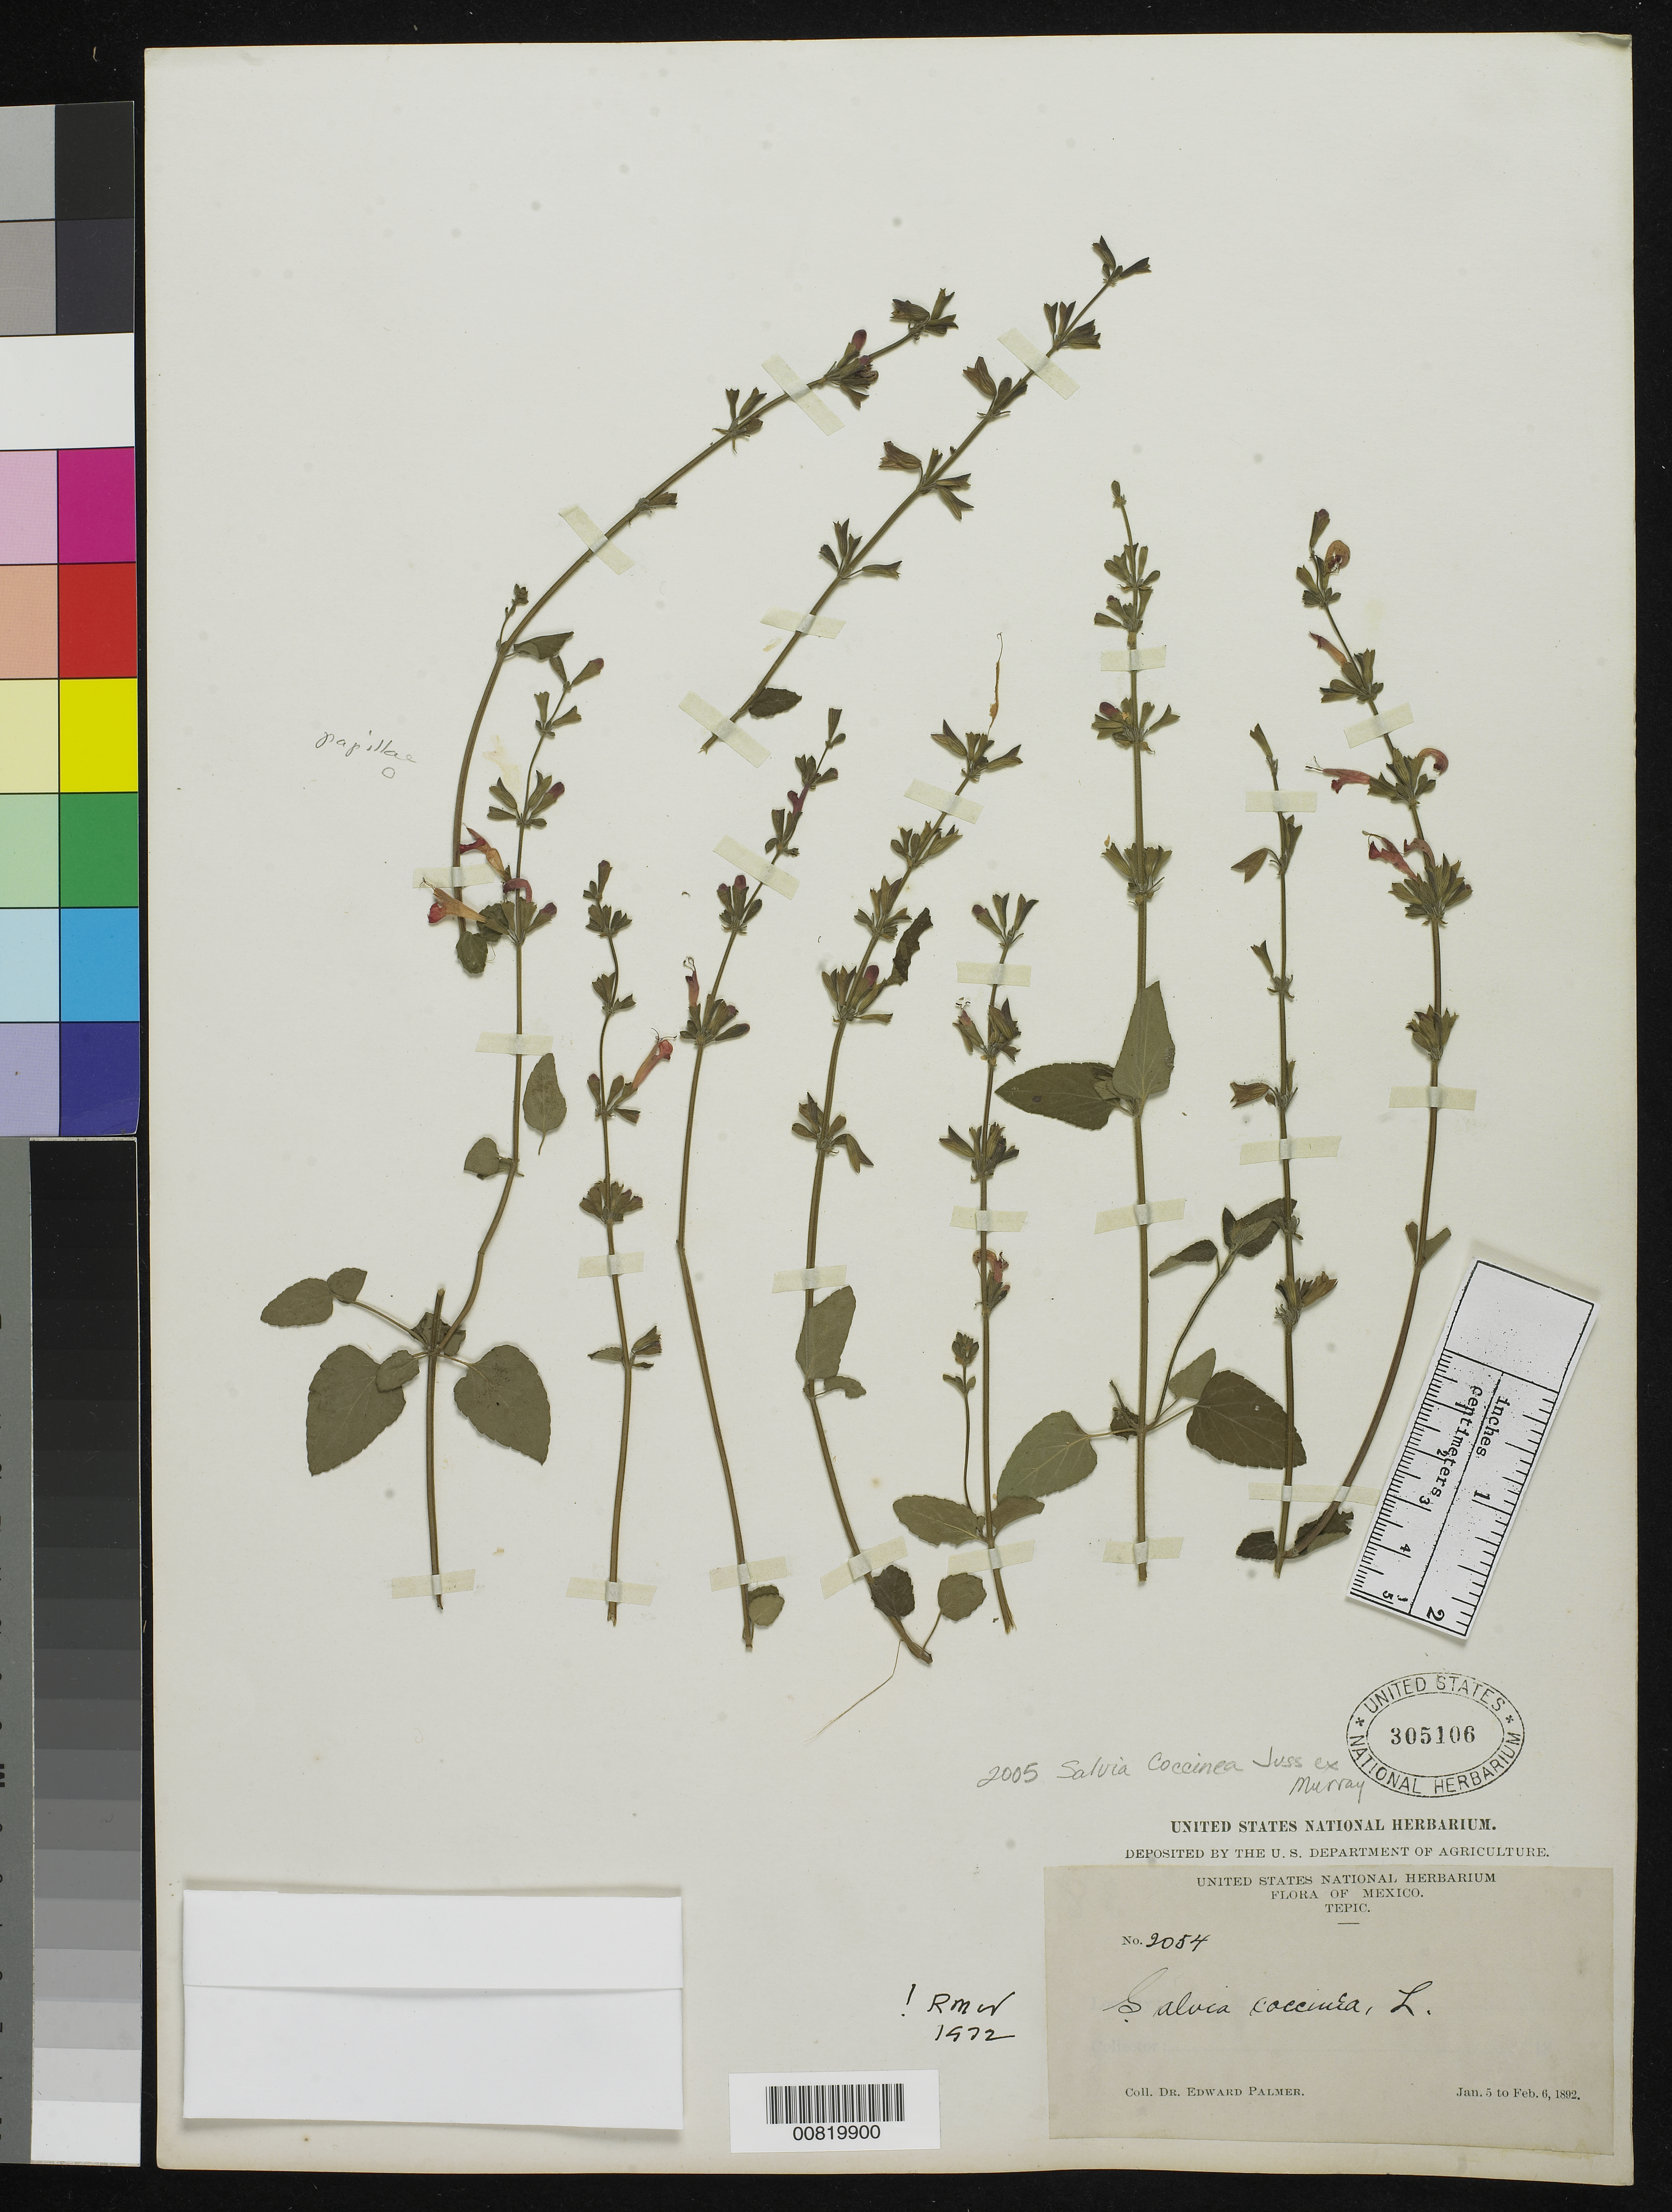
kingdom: Plantae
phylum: Tracheophyta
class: Magnoliopsida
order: Lamiales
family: Lamiaceae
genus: Salvia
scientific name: Salvia coccinea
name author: B. Juss. ex Etl.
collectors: E. Palmer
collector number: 2054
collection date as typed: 05 Jan 1892 to 06 Feb 1892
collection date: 1892-01-05/1892-02-06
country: Mexico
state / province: Nayarit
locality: Tepic, Nayarit.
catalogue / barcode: US 305106